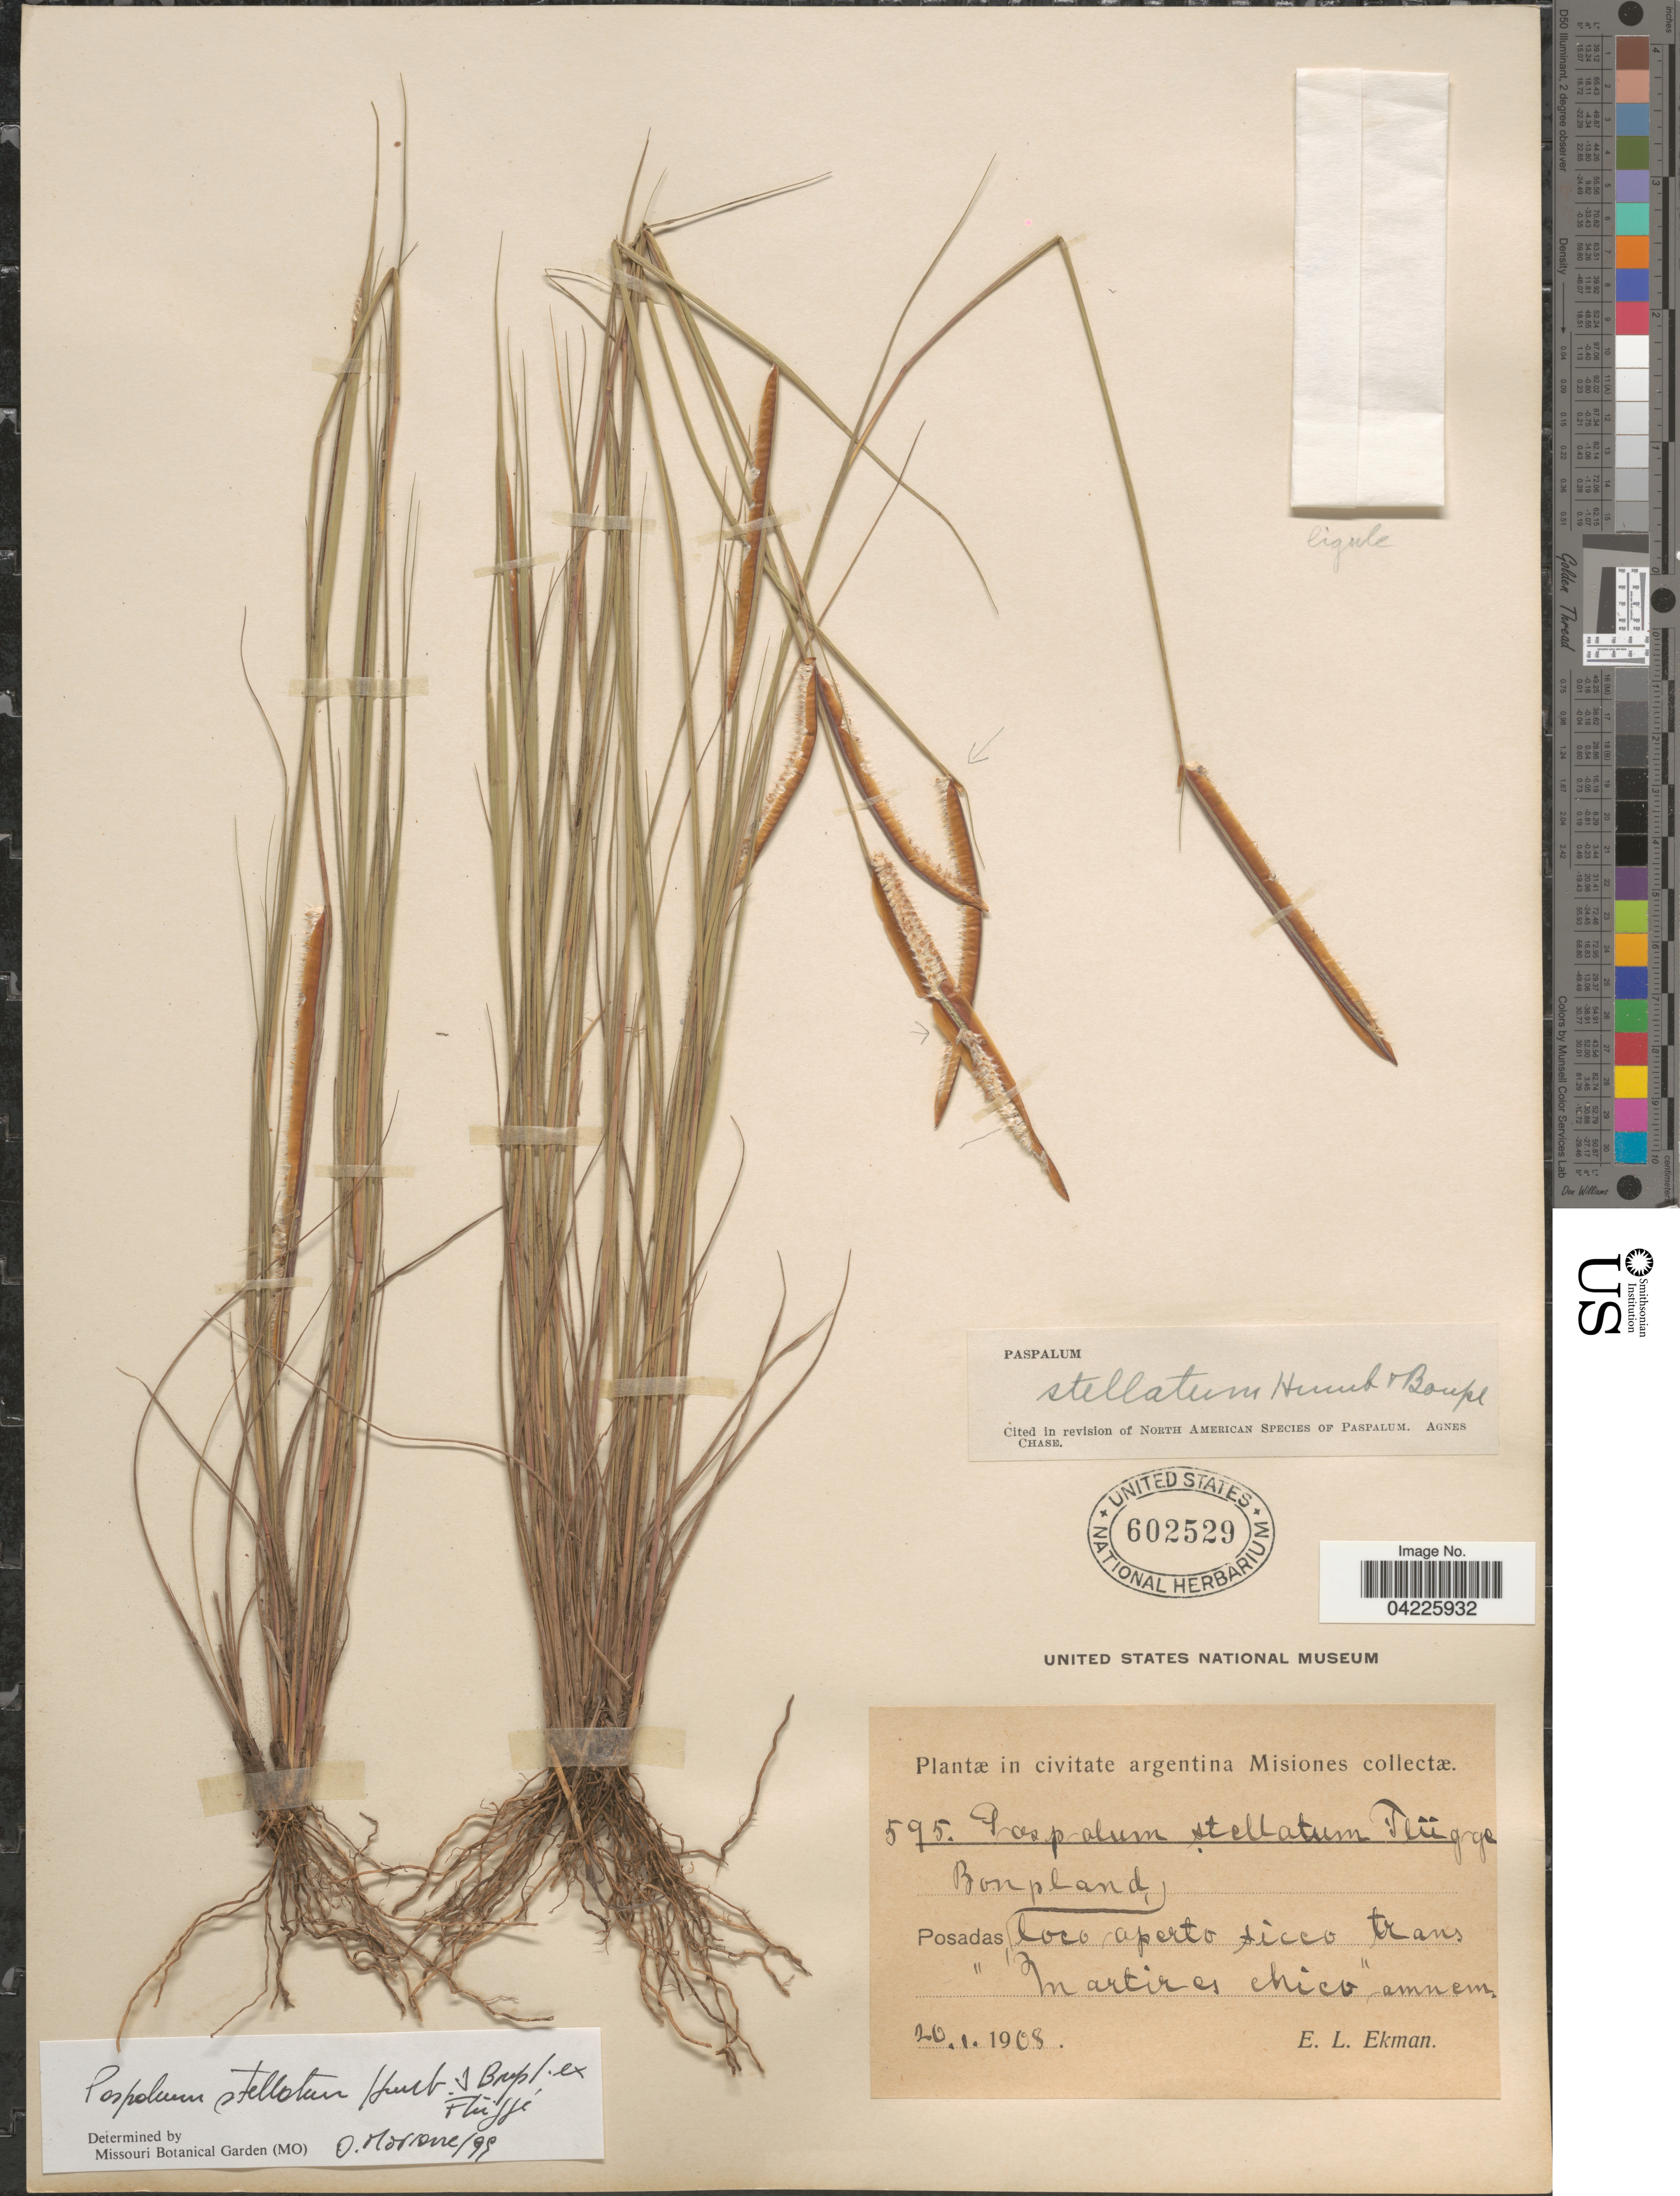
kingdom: Plantae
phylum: Tracheophyta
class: Liliopsida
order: Poales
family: Poaceae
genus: Paspalum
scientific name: Paspalum stellatum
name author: Humb. & Bonpl. ex Flüggé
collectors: E. L. Ekman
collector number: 595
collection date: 1908-01-20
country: Argentina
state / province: Misiones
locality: Posadas Bonpland, loco aperto sicco trans "Martires chico" amnem.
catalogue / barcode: US 602529